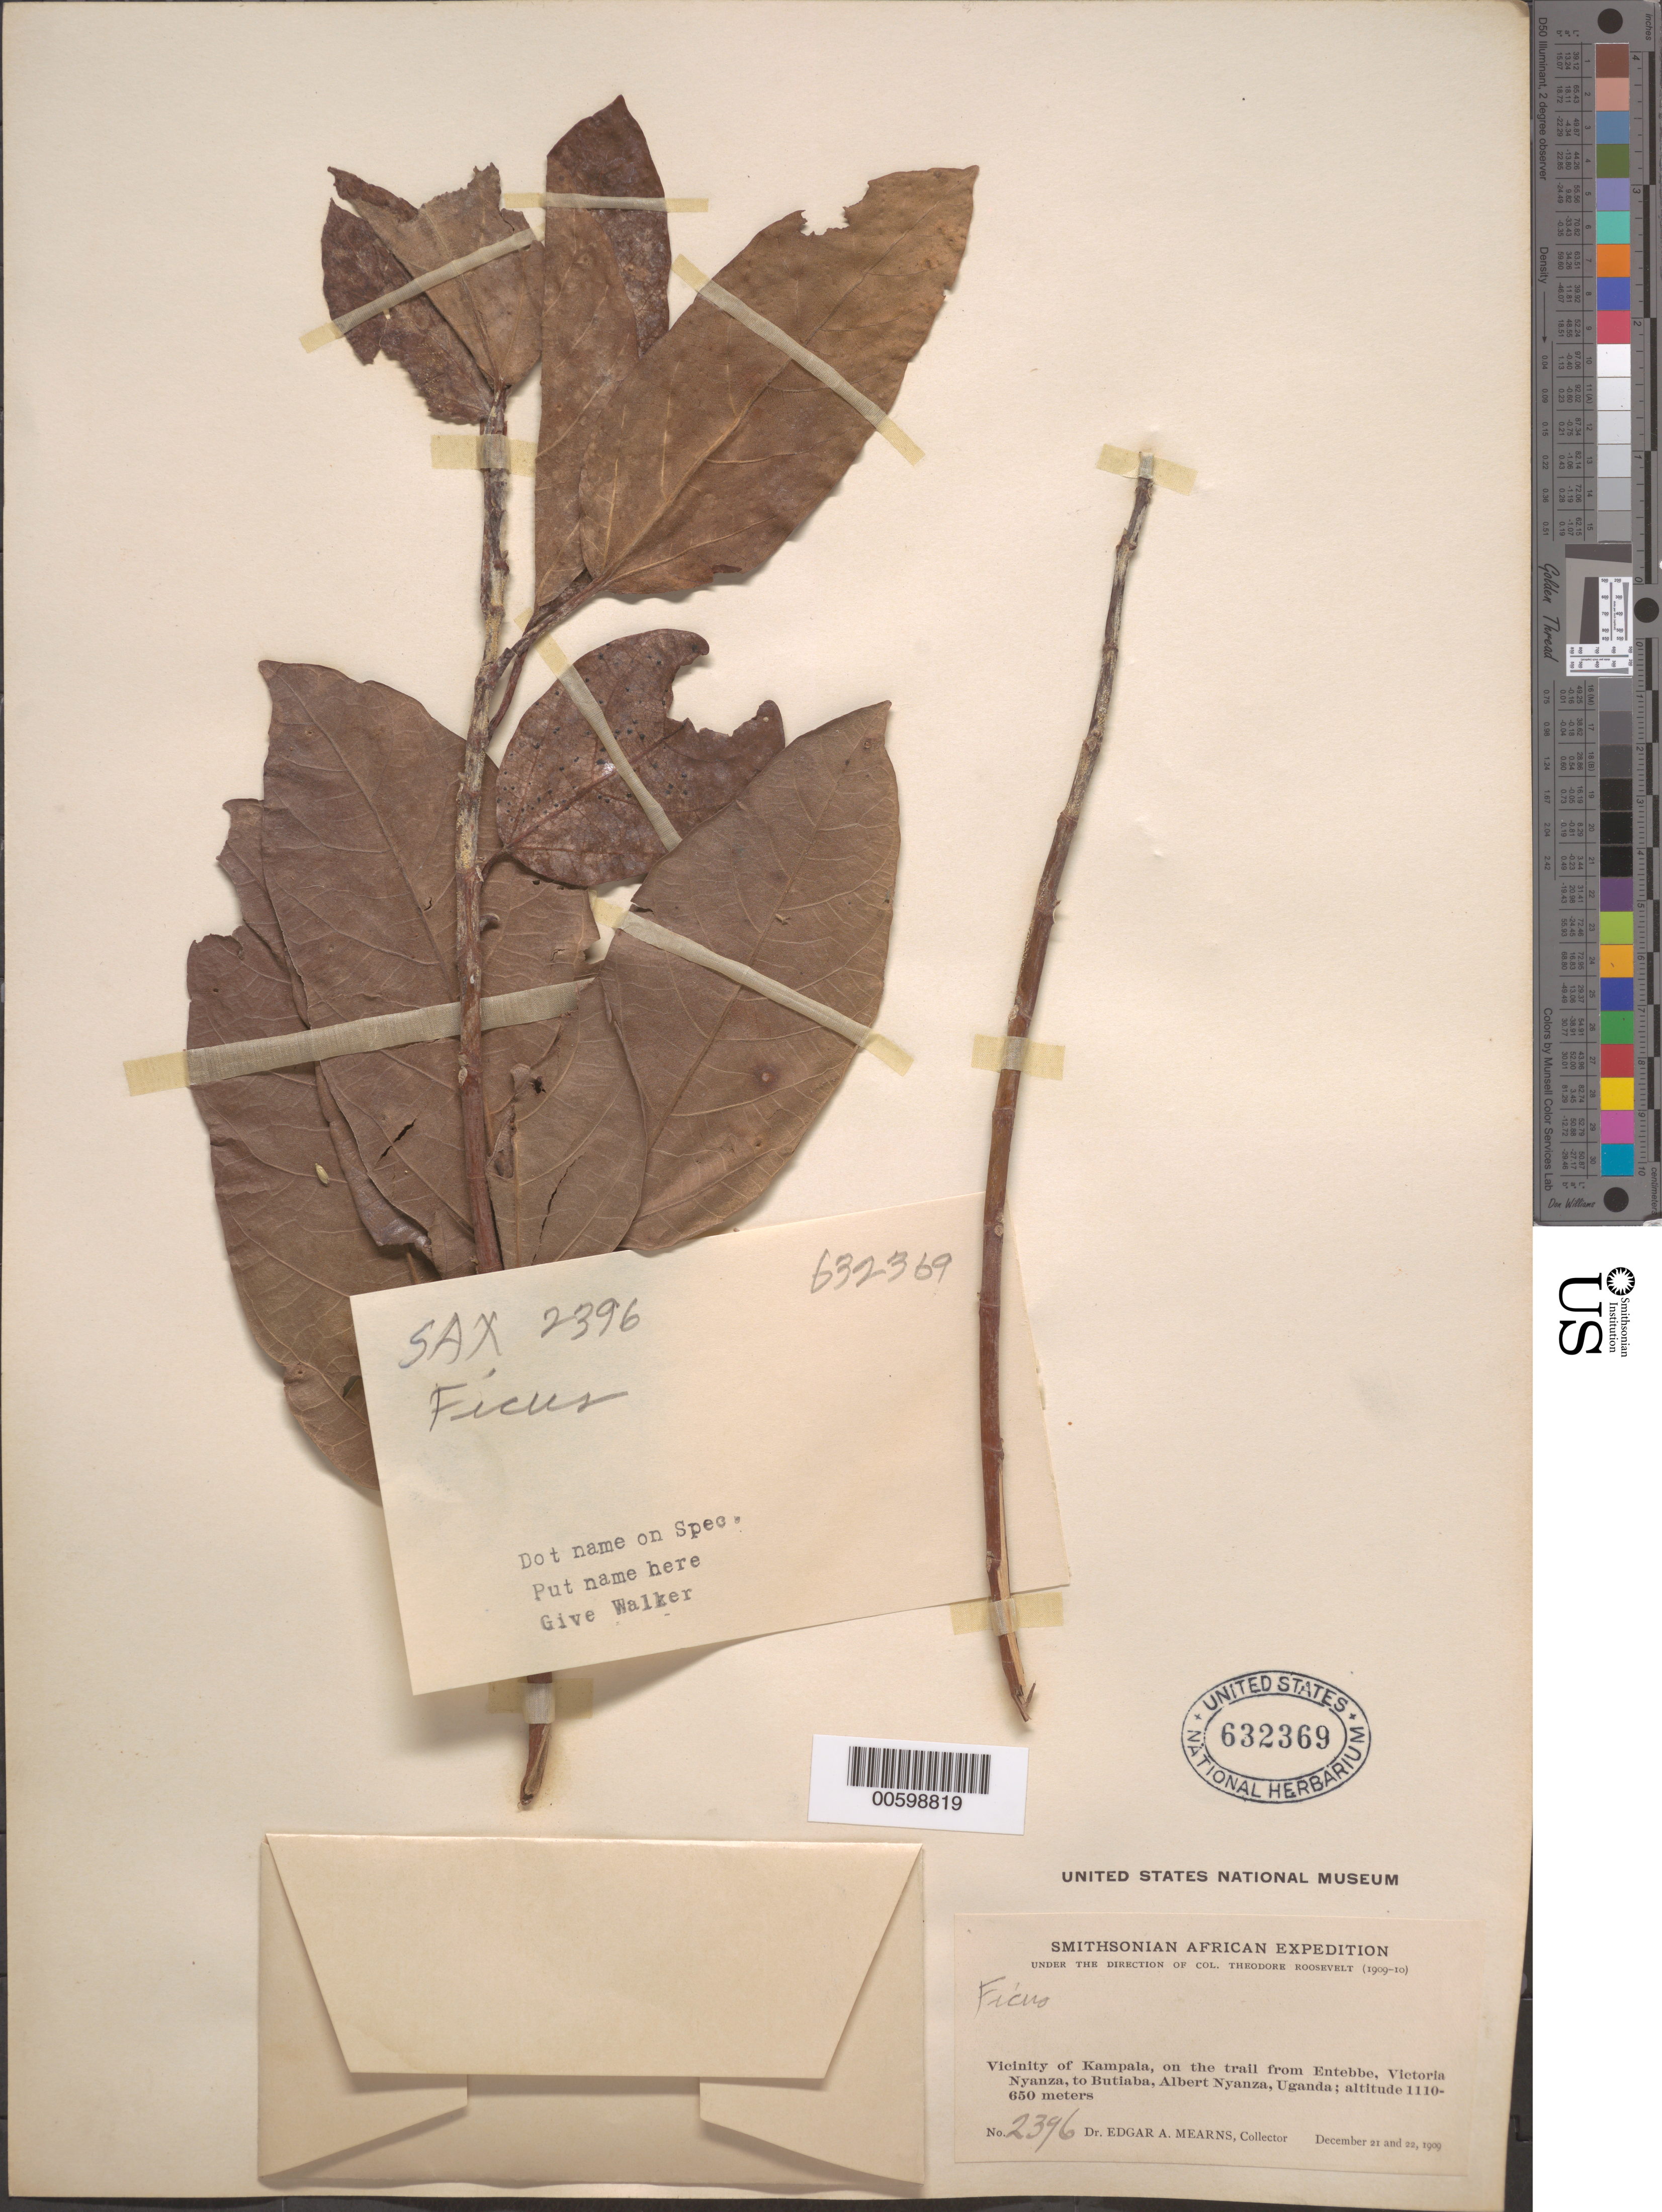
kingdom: Plantae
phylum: Tracheophyta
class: Magnoliopsida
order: Rosales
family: Moraceae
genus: Ficus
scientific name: Ficus sp.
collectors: E. A. Mearns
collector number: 2396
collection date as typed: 21 Dec 1909 to 22 Dec 1909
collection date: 1909-12-21/1909-12-22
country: Uganda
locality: Vicinity of Kampala, on the trail from Entebbe, Victoria Nyanza, to Butiaba, Albert Nyanza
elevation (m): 1110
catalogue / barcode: US 632369